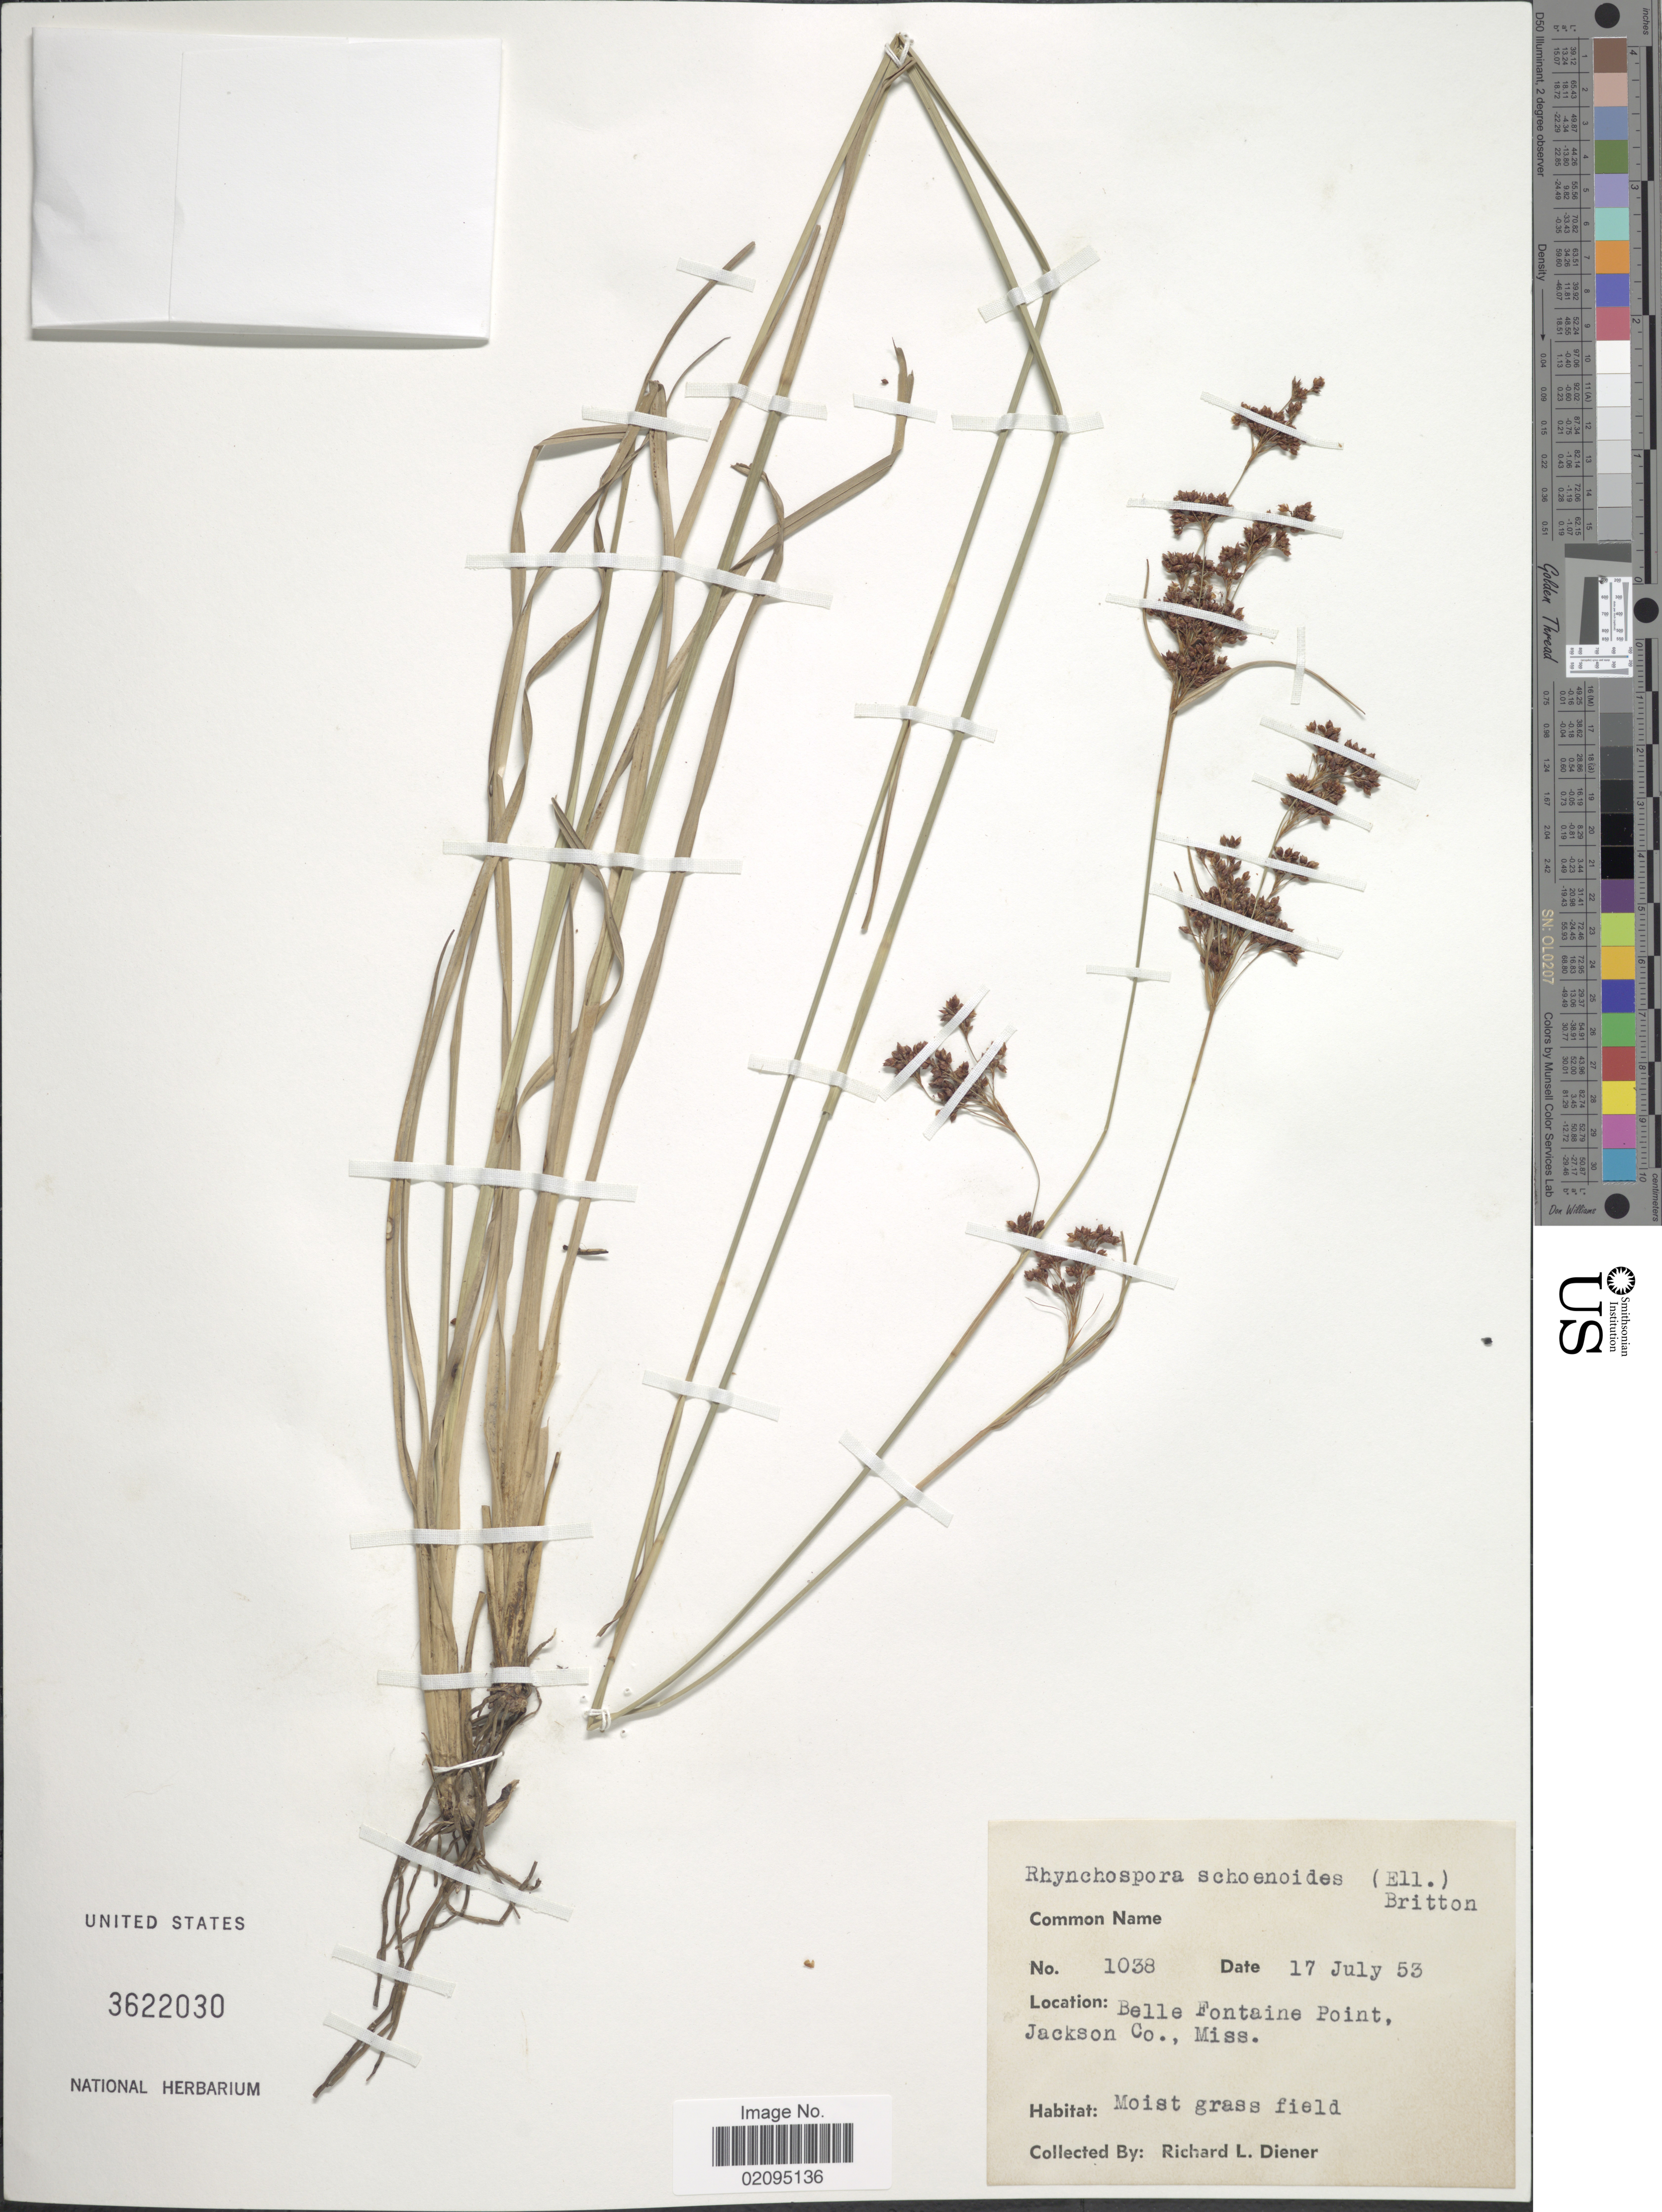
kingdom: Plantae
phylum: Tracheophyta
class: Liliopsida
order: Poales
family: Cyperaceae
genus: Rhynchospora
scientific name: Rhynchospora elliottii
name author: A. Dietr.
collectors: R. Diener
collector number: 1038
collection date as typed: Transcribed d/m/y: 17/7/53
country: United States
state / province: Mississippi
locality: Belle Fontaine Point, Jackson Co. Miss.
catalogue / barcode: US 3622030